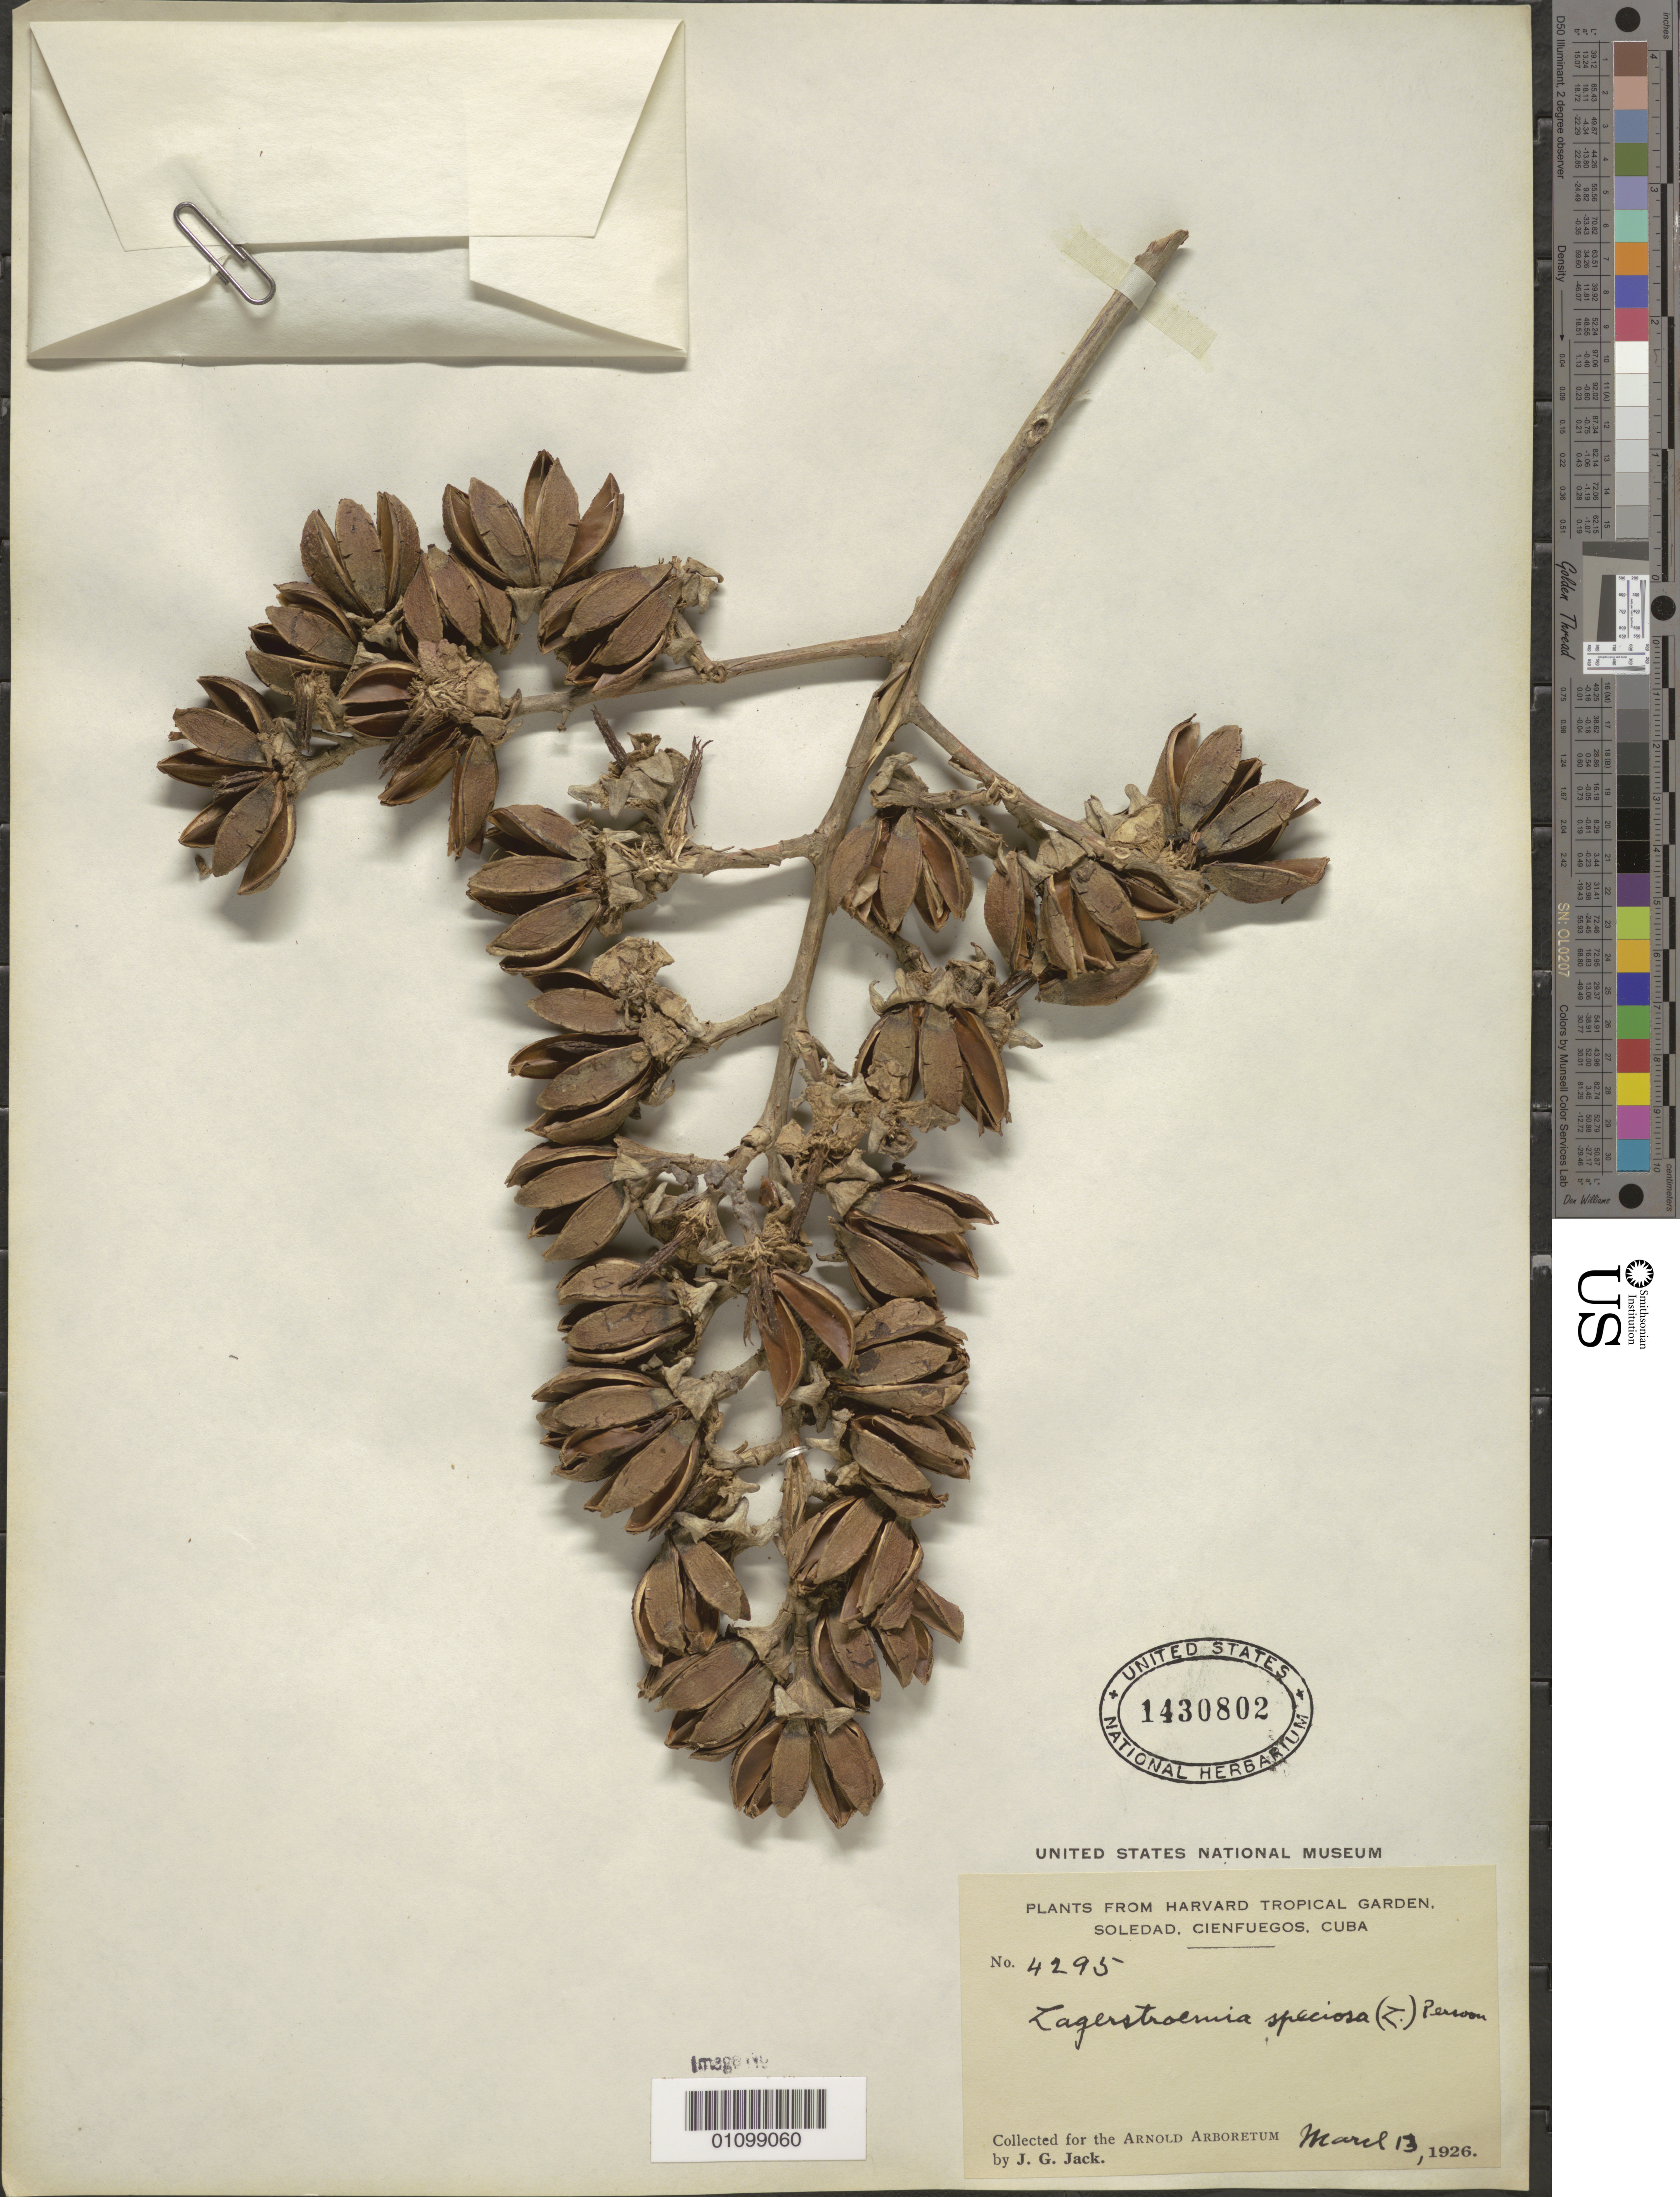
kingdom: Plantae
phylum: Tracheophyta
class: Magnoliopsida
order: Myrtales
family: Lythraceae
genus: Lagerstroemia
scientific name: Lagerstroemia speciosa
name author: (L.) Pers.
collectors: J. G. Jack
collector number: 4295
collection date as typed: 13 Mar 1926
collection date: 1926-03-13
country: Cuba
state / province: Cienfuegos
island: Cuba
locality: Soledad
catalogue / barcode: US 1430802